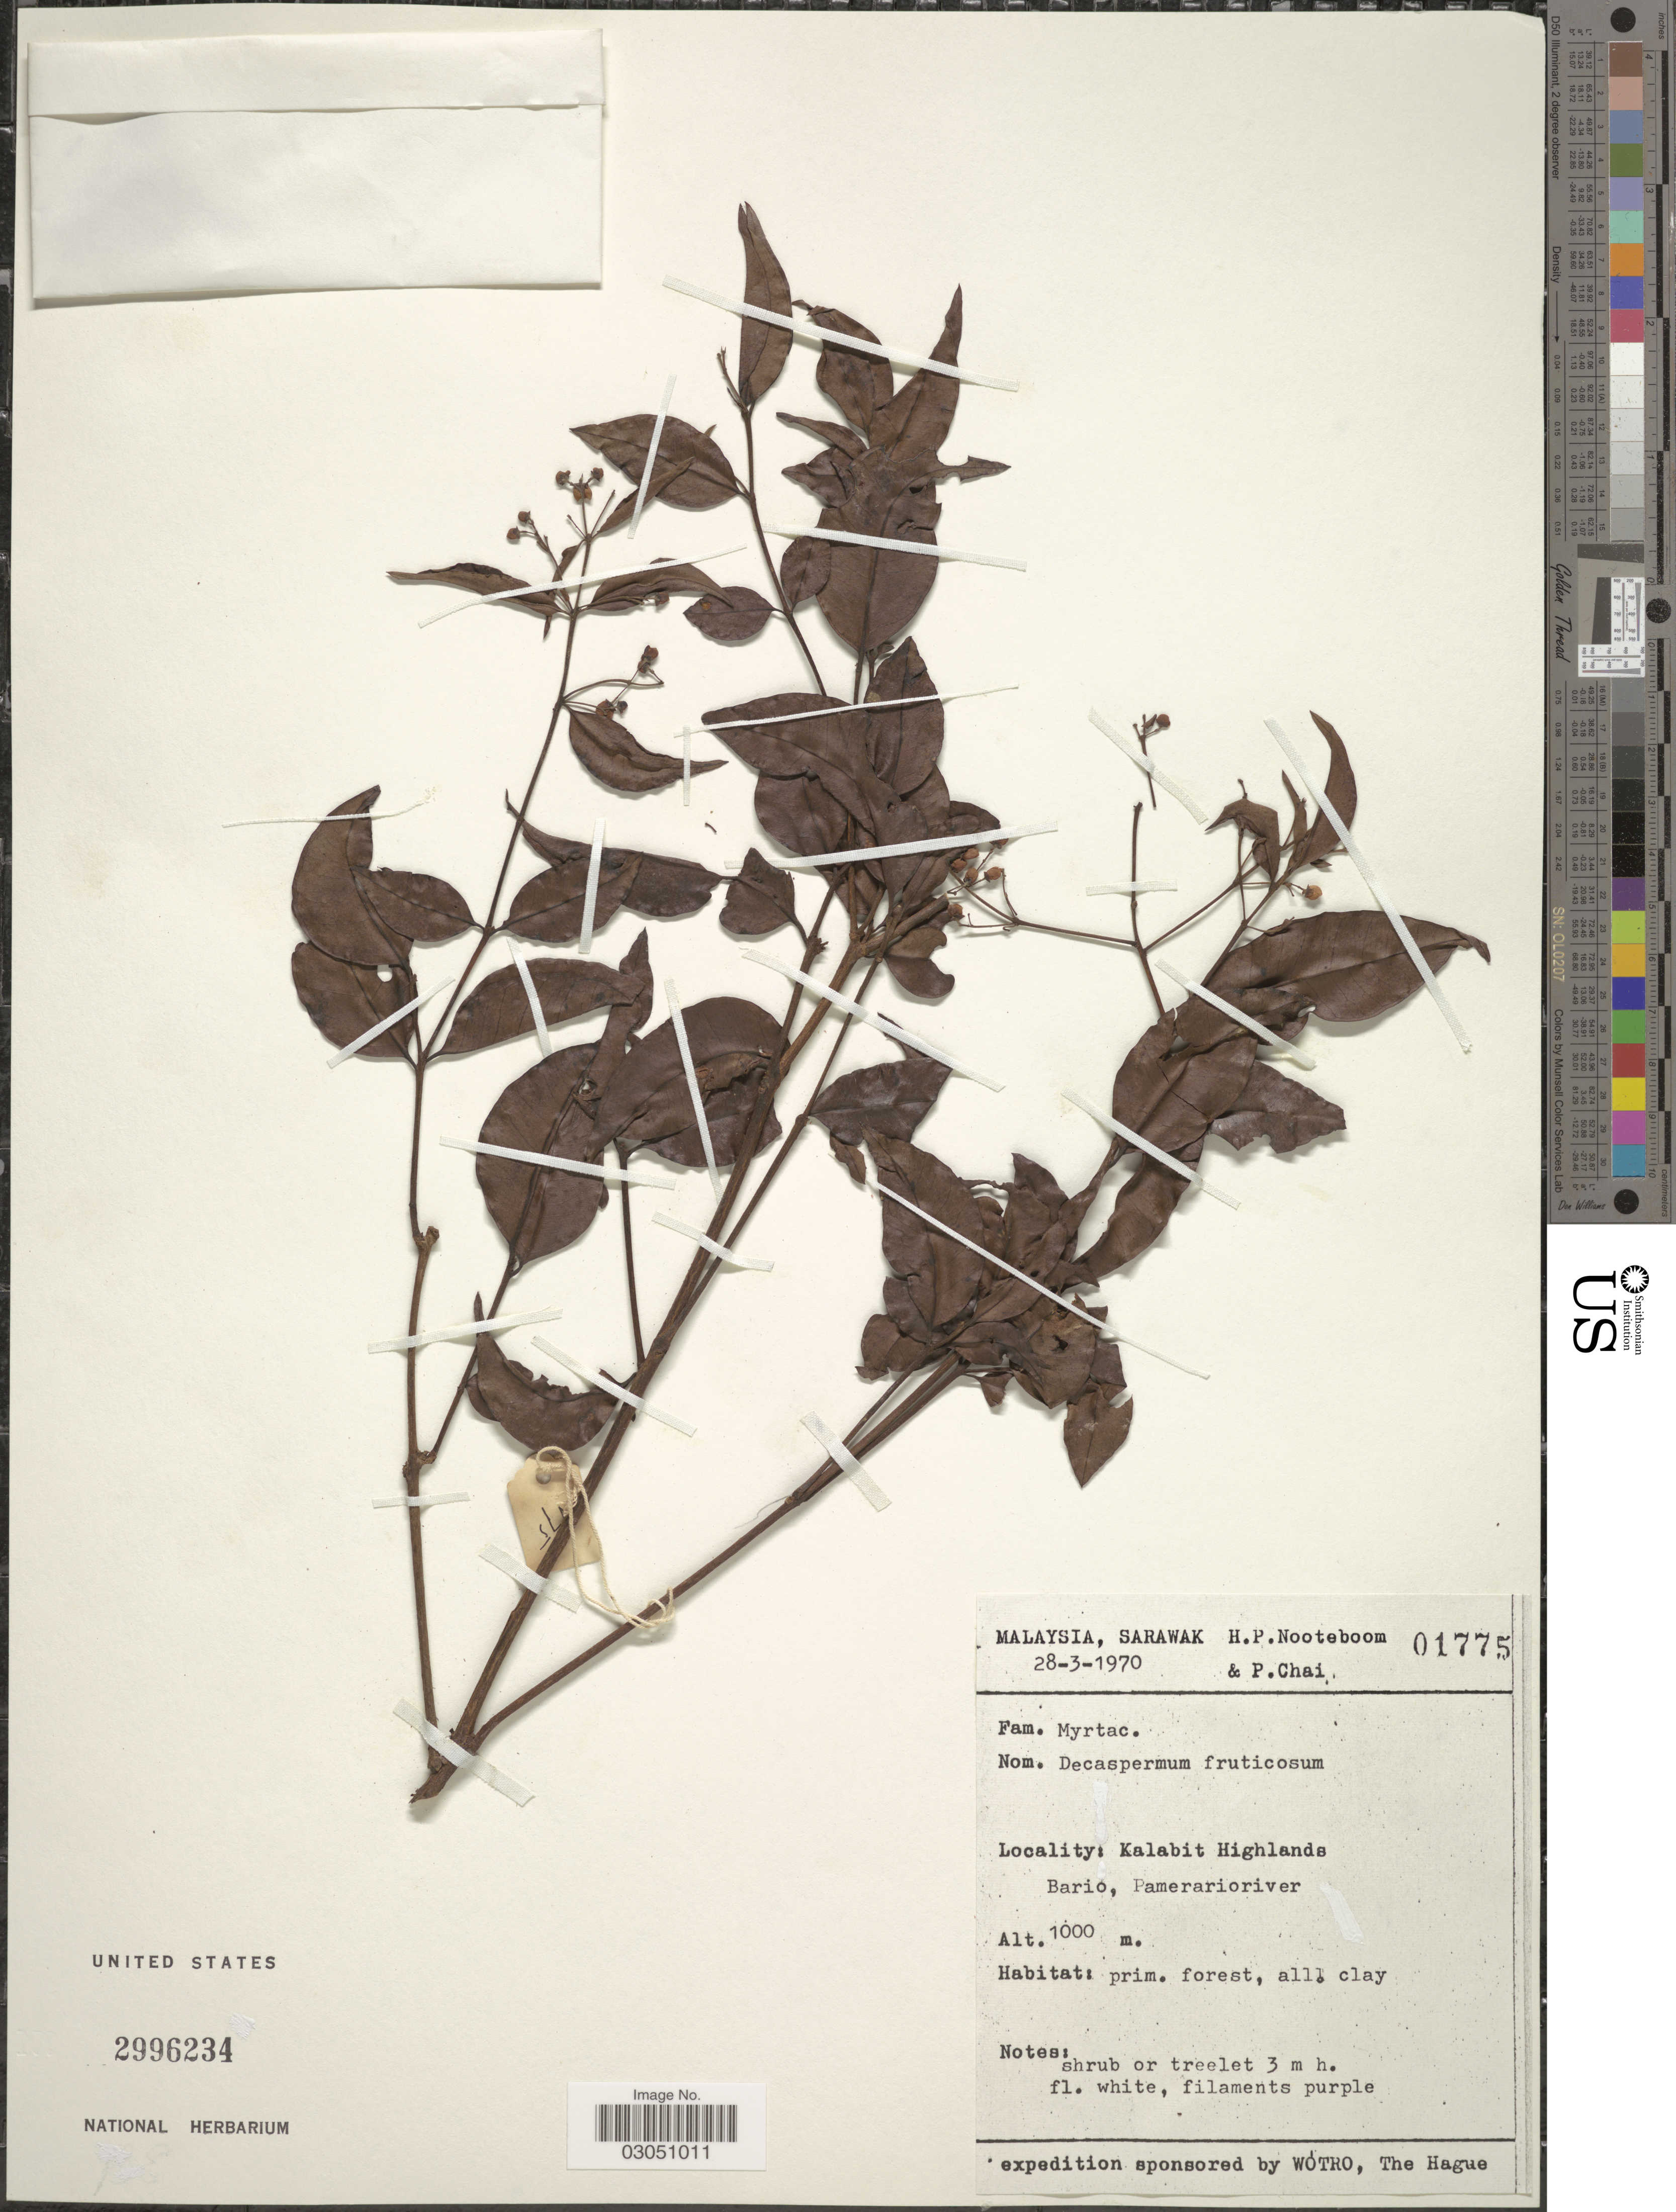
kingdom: Plantae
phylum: Tracheophyta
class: Magnoliopsida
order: Myrtales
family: Myrtaceae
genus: Decaspermum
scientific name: Decaspermum fruticosum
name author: J.R. Forst. & G. Forst.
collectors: H. P. Nooteboom & P. Chai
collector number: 01775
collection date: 1970-03-28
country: Malaysia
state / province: Sarawak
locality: Kalabit Highlands, Bario, Pamerarioriver.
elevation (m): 1000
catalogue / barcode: US 2996234